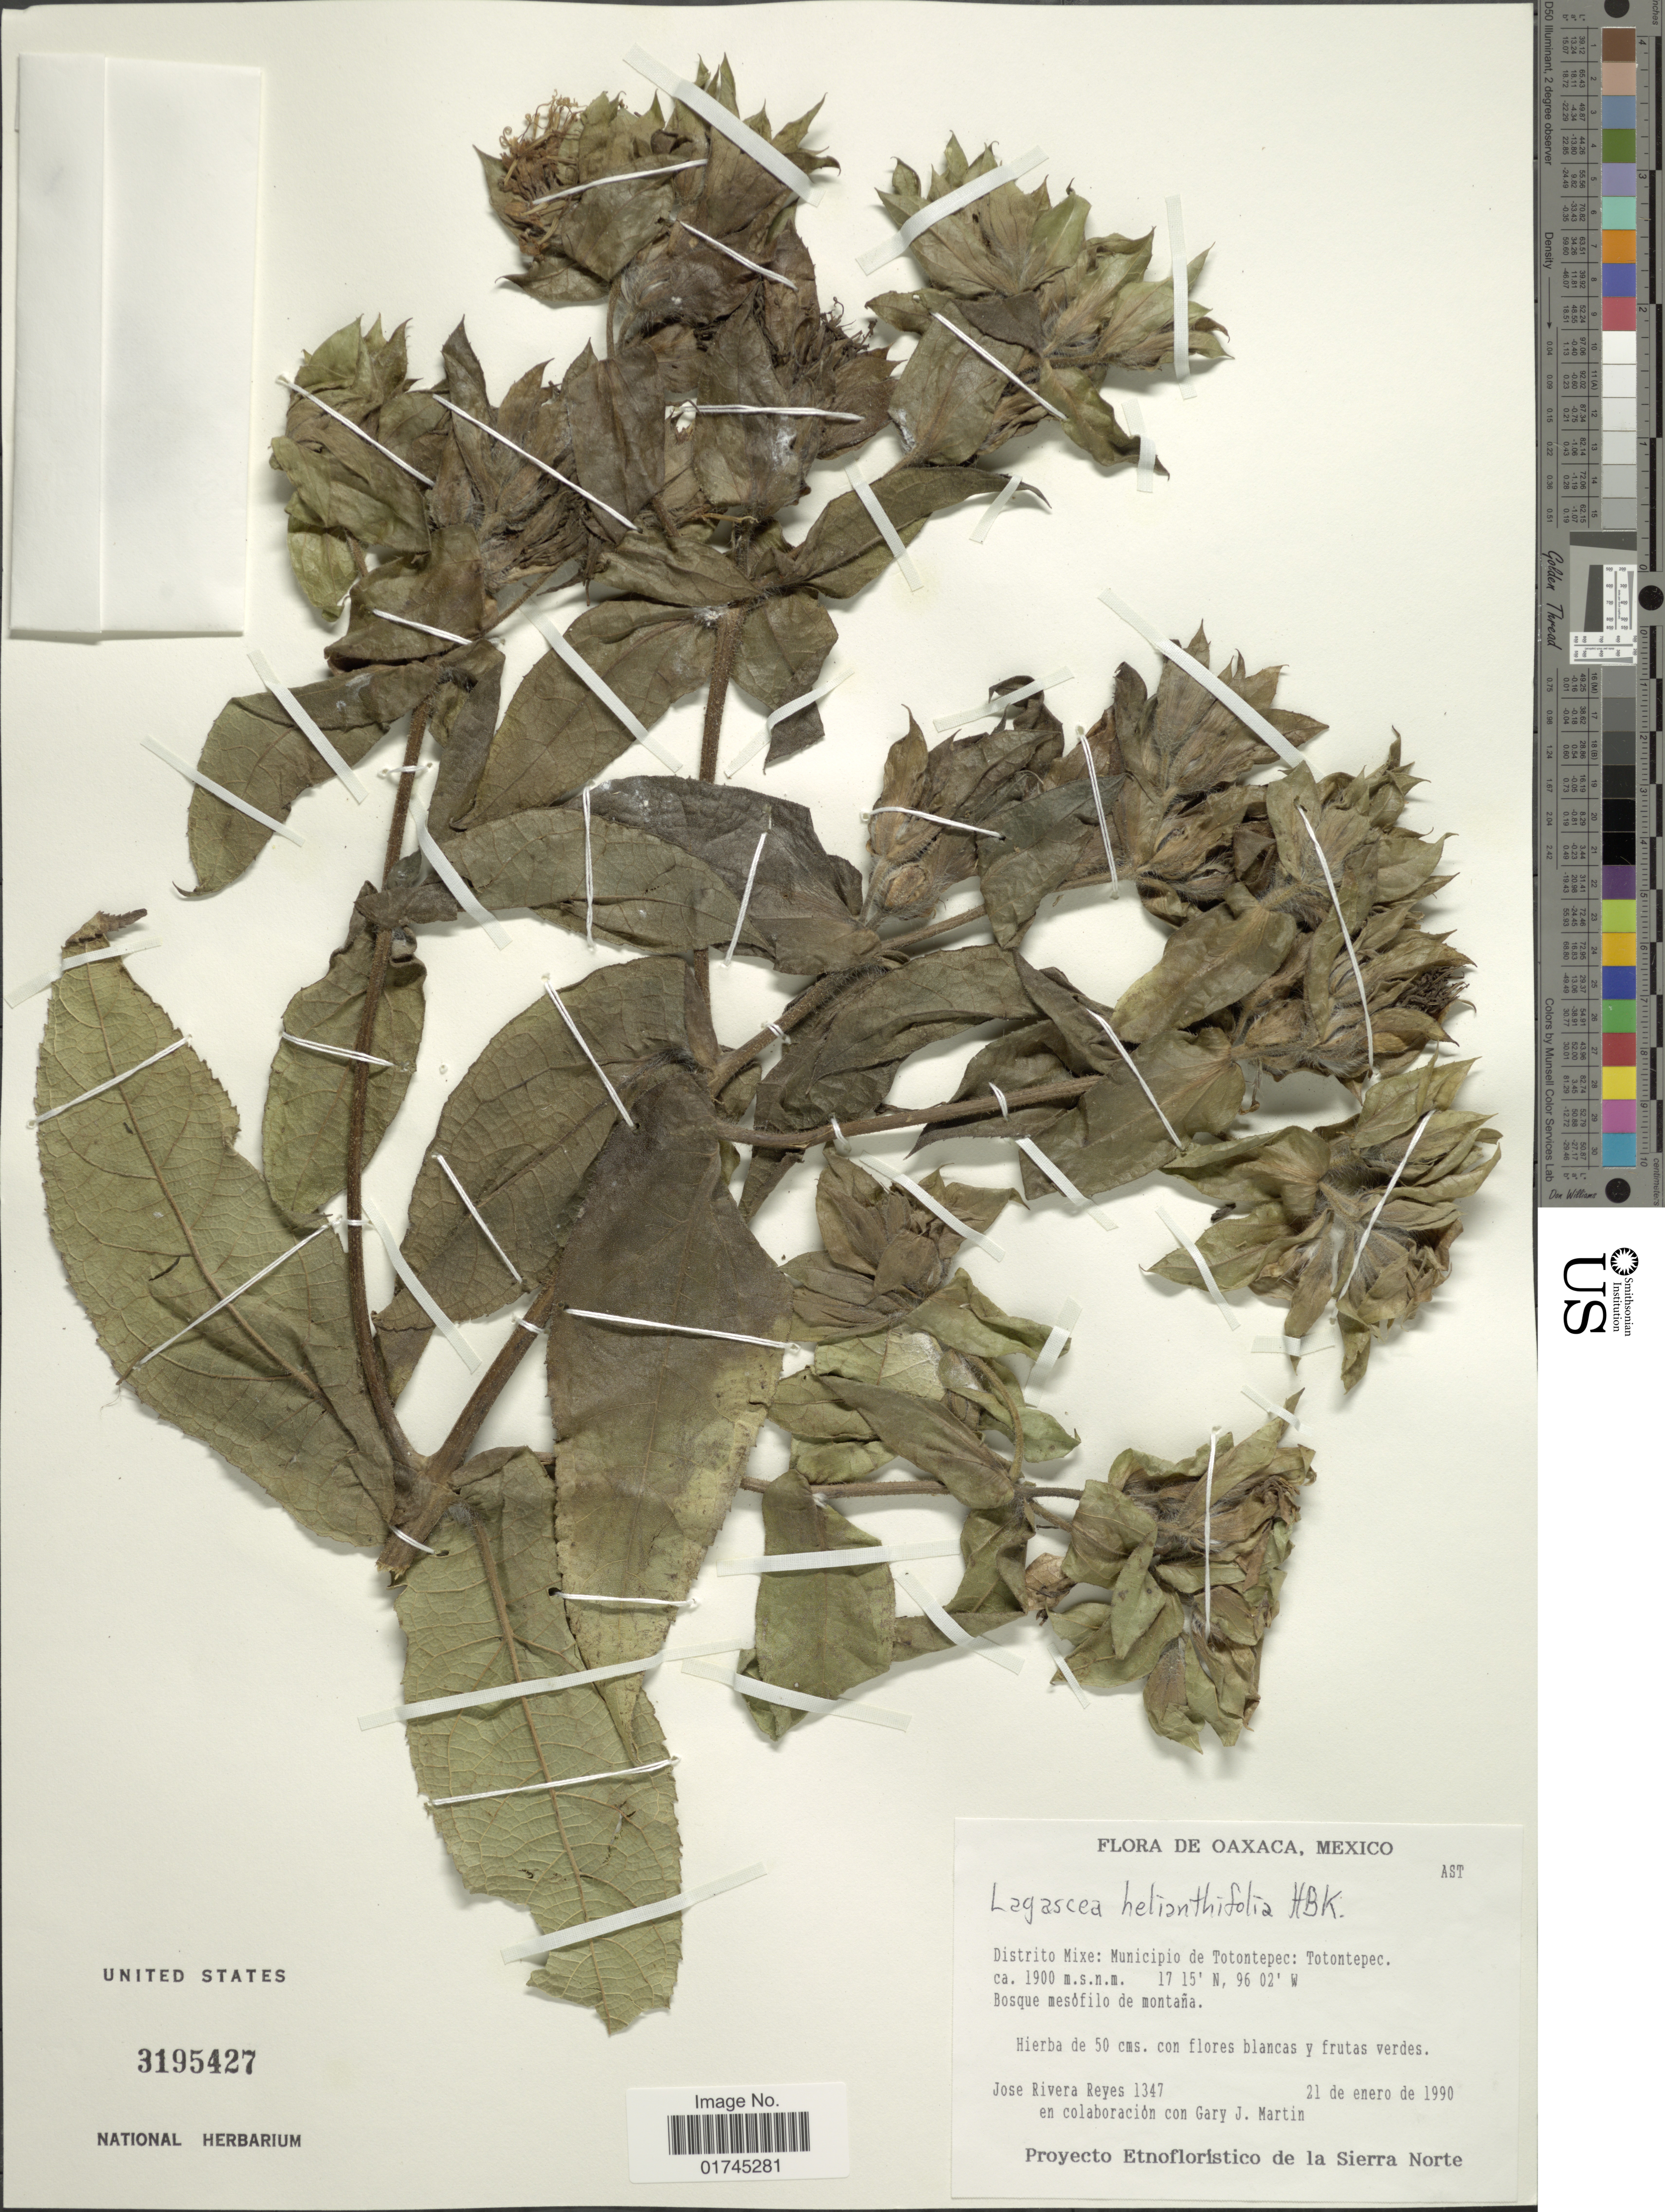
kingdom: Plantae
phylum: Tracheophyta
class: Magnoliopsida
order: Asterales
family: Asteraceae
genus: Lagascea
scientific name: Lagascea helianthifolia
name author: Kunth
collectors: J. Reyes & G. J. Martin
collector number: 1347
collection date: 1990-01-21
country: Mexico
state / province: Oaxaca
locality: Distrito Mixe: Municipio de Totontepec: Totontepec.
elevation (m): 1900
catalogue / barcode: US 3195427